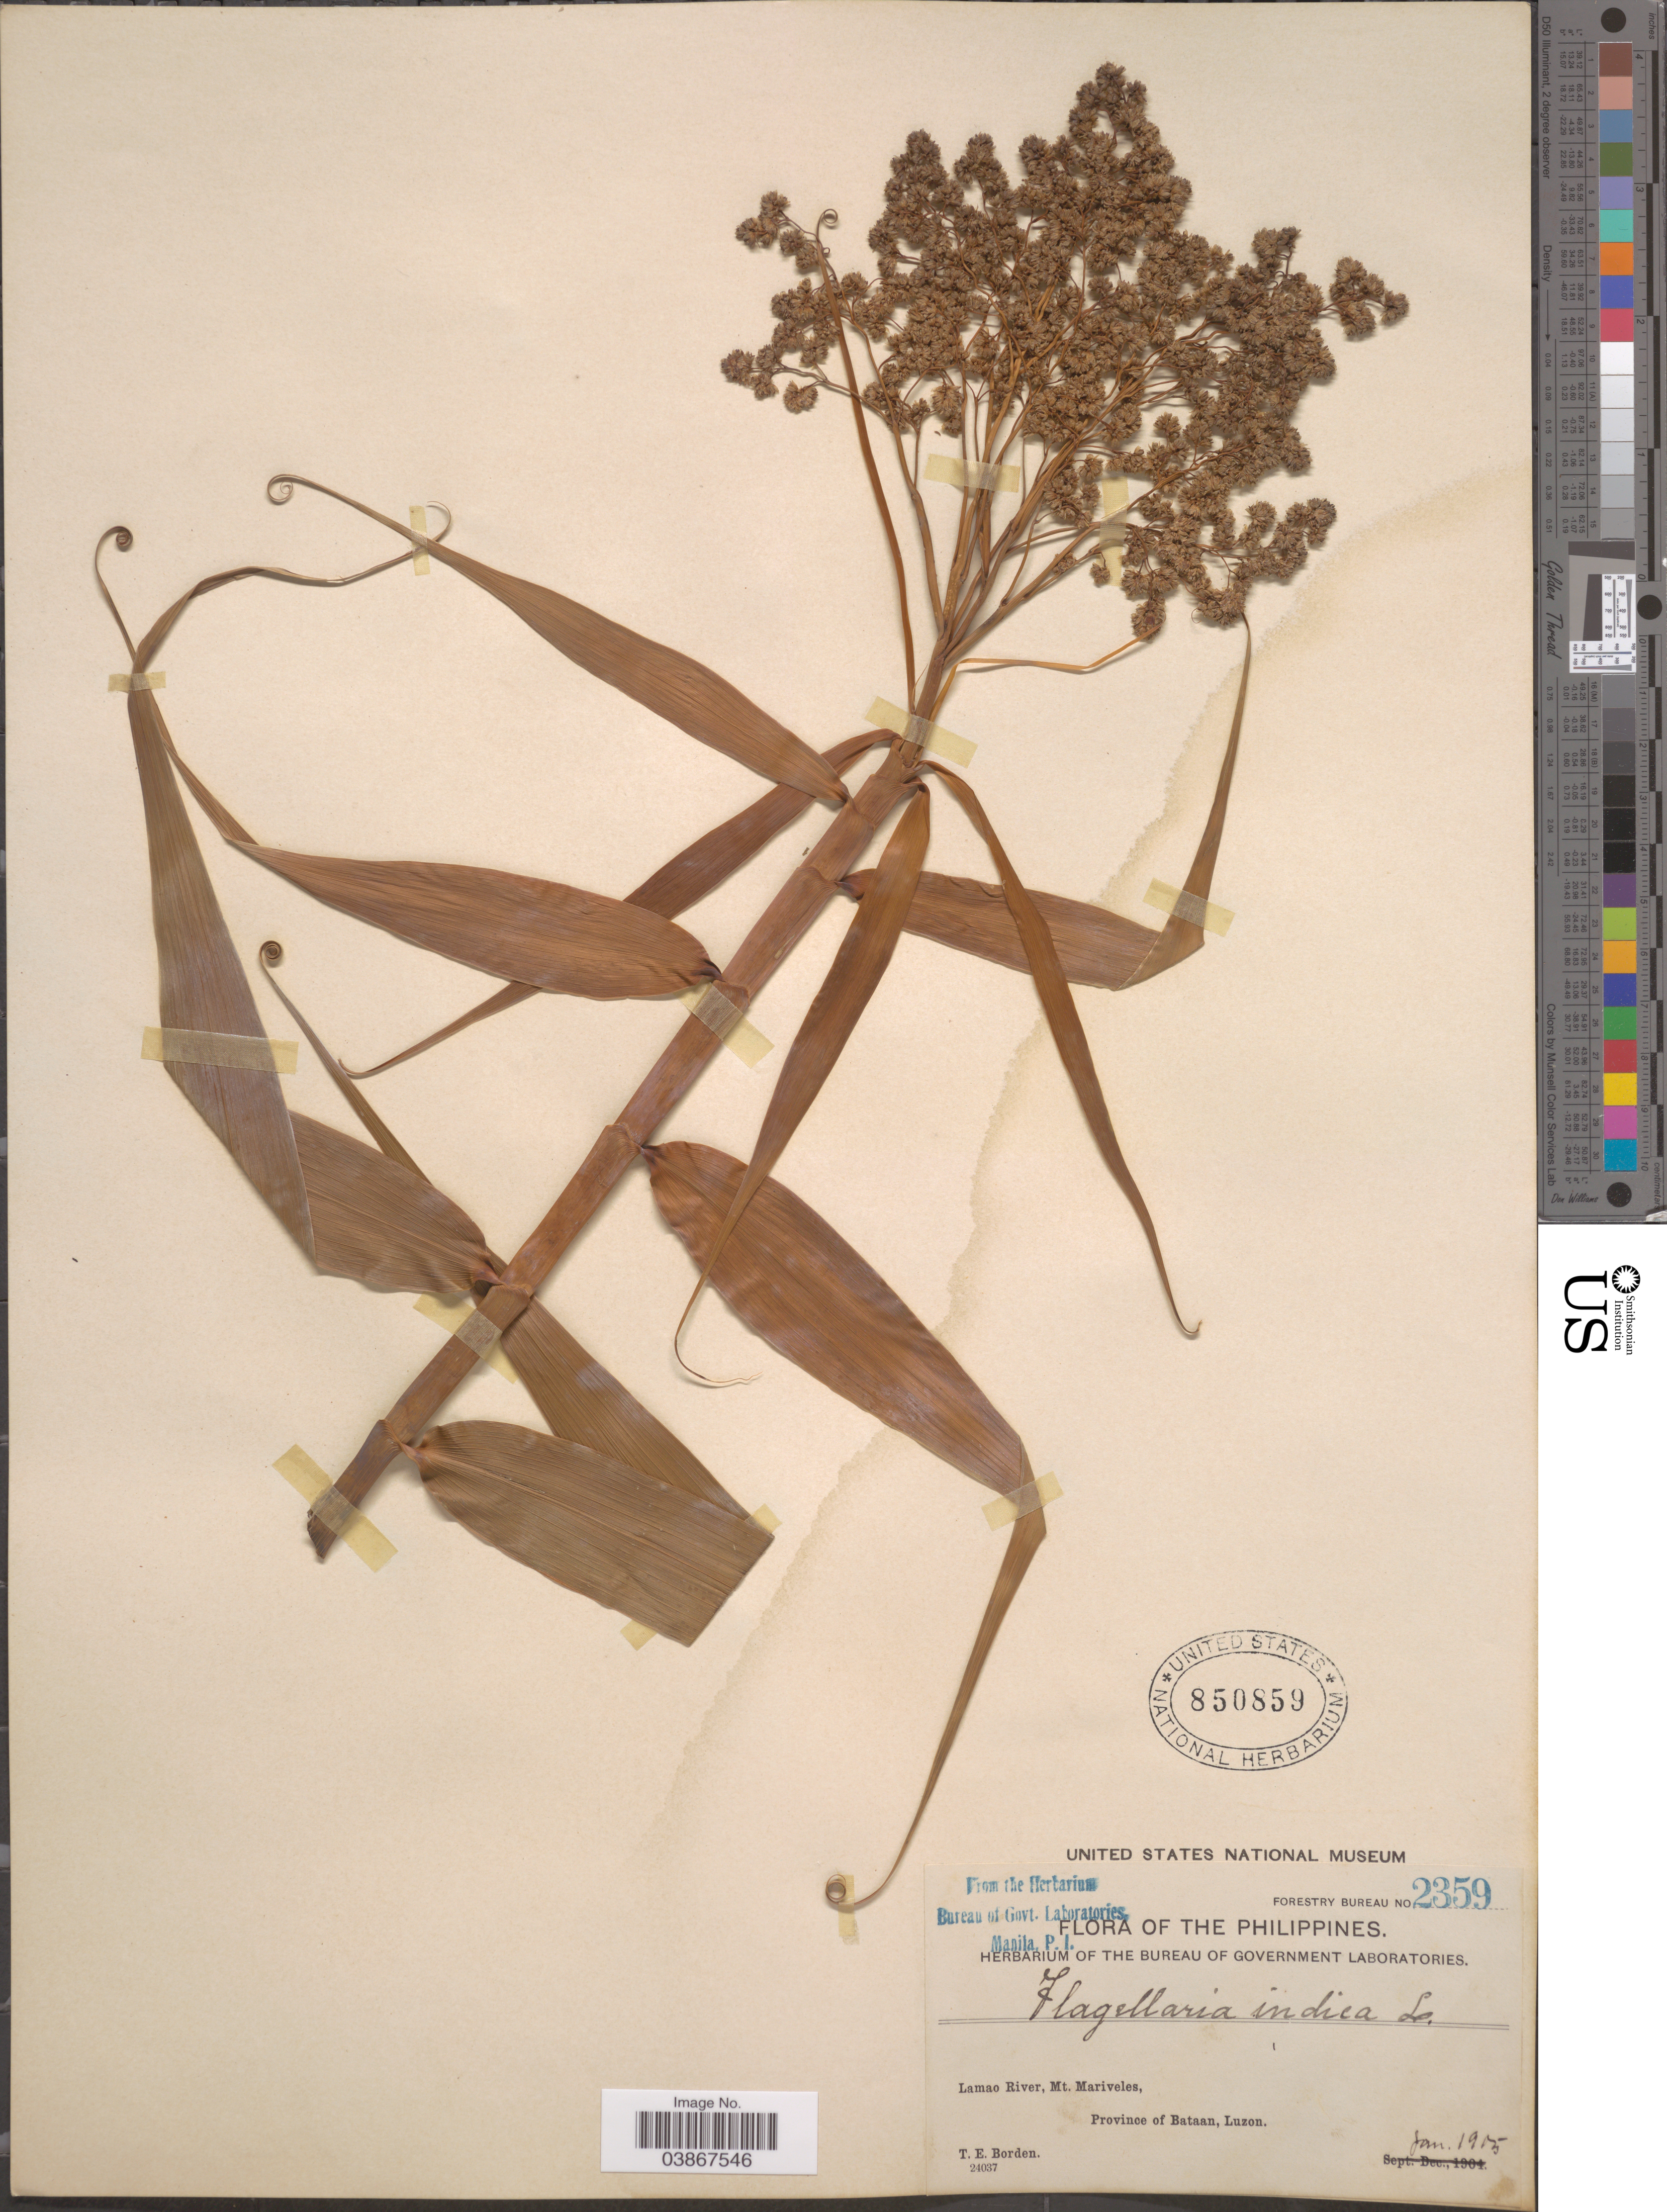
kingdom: Plantae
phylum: Tracheophyta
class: Liliopsida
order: Poales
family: Flagellariaceae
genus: Flagellaria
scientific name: Flagellaria indica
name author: L.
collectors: T. E. Borden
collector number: Forestry Bureau 2359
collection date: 1905-01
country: Philippines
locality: Lamao River, Mt. Mariveles. Province of Bataan, Luzon.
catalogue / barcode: US 850859